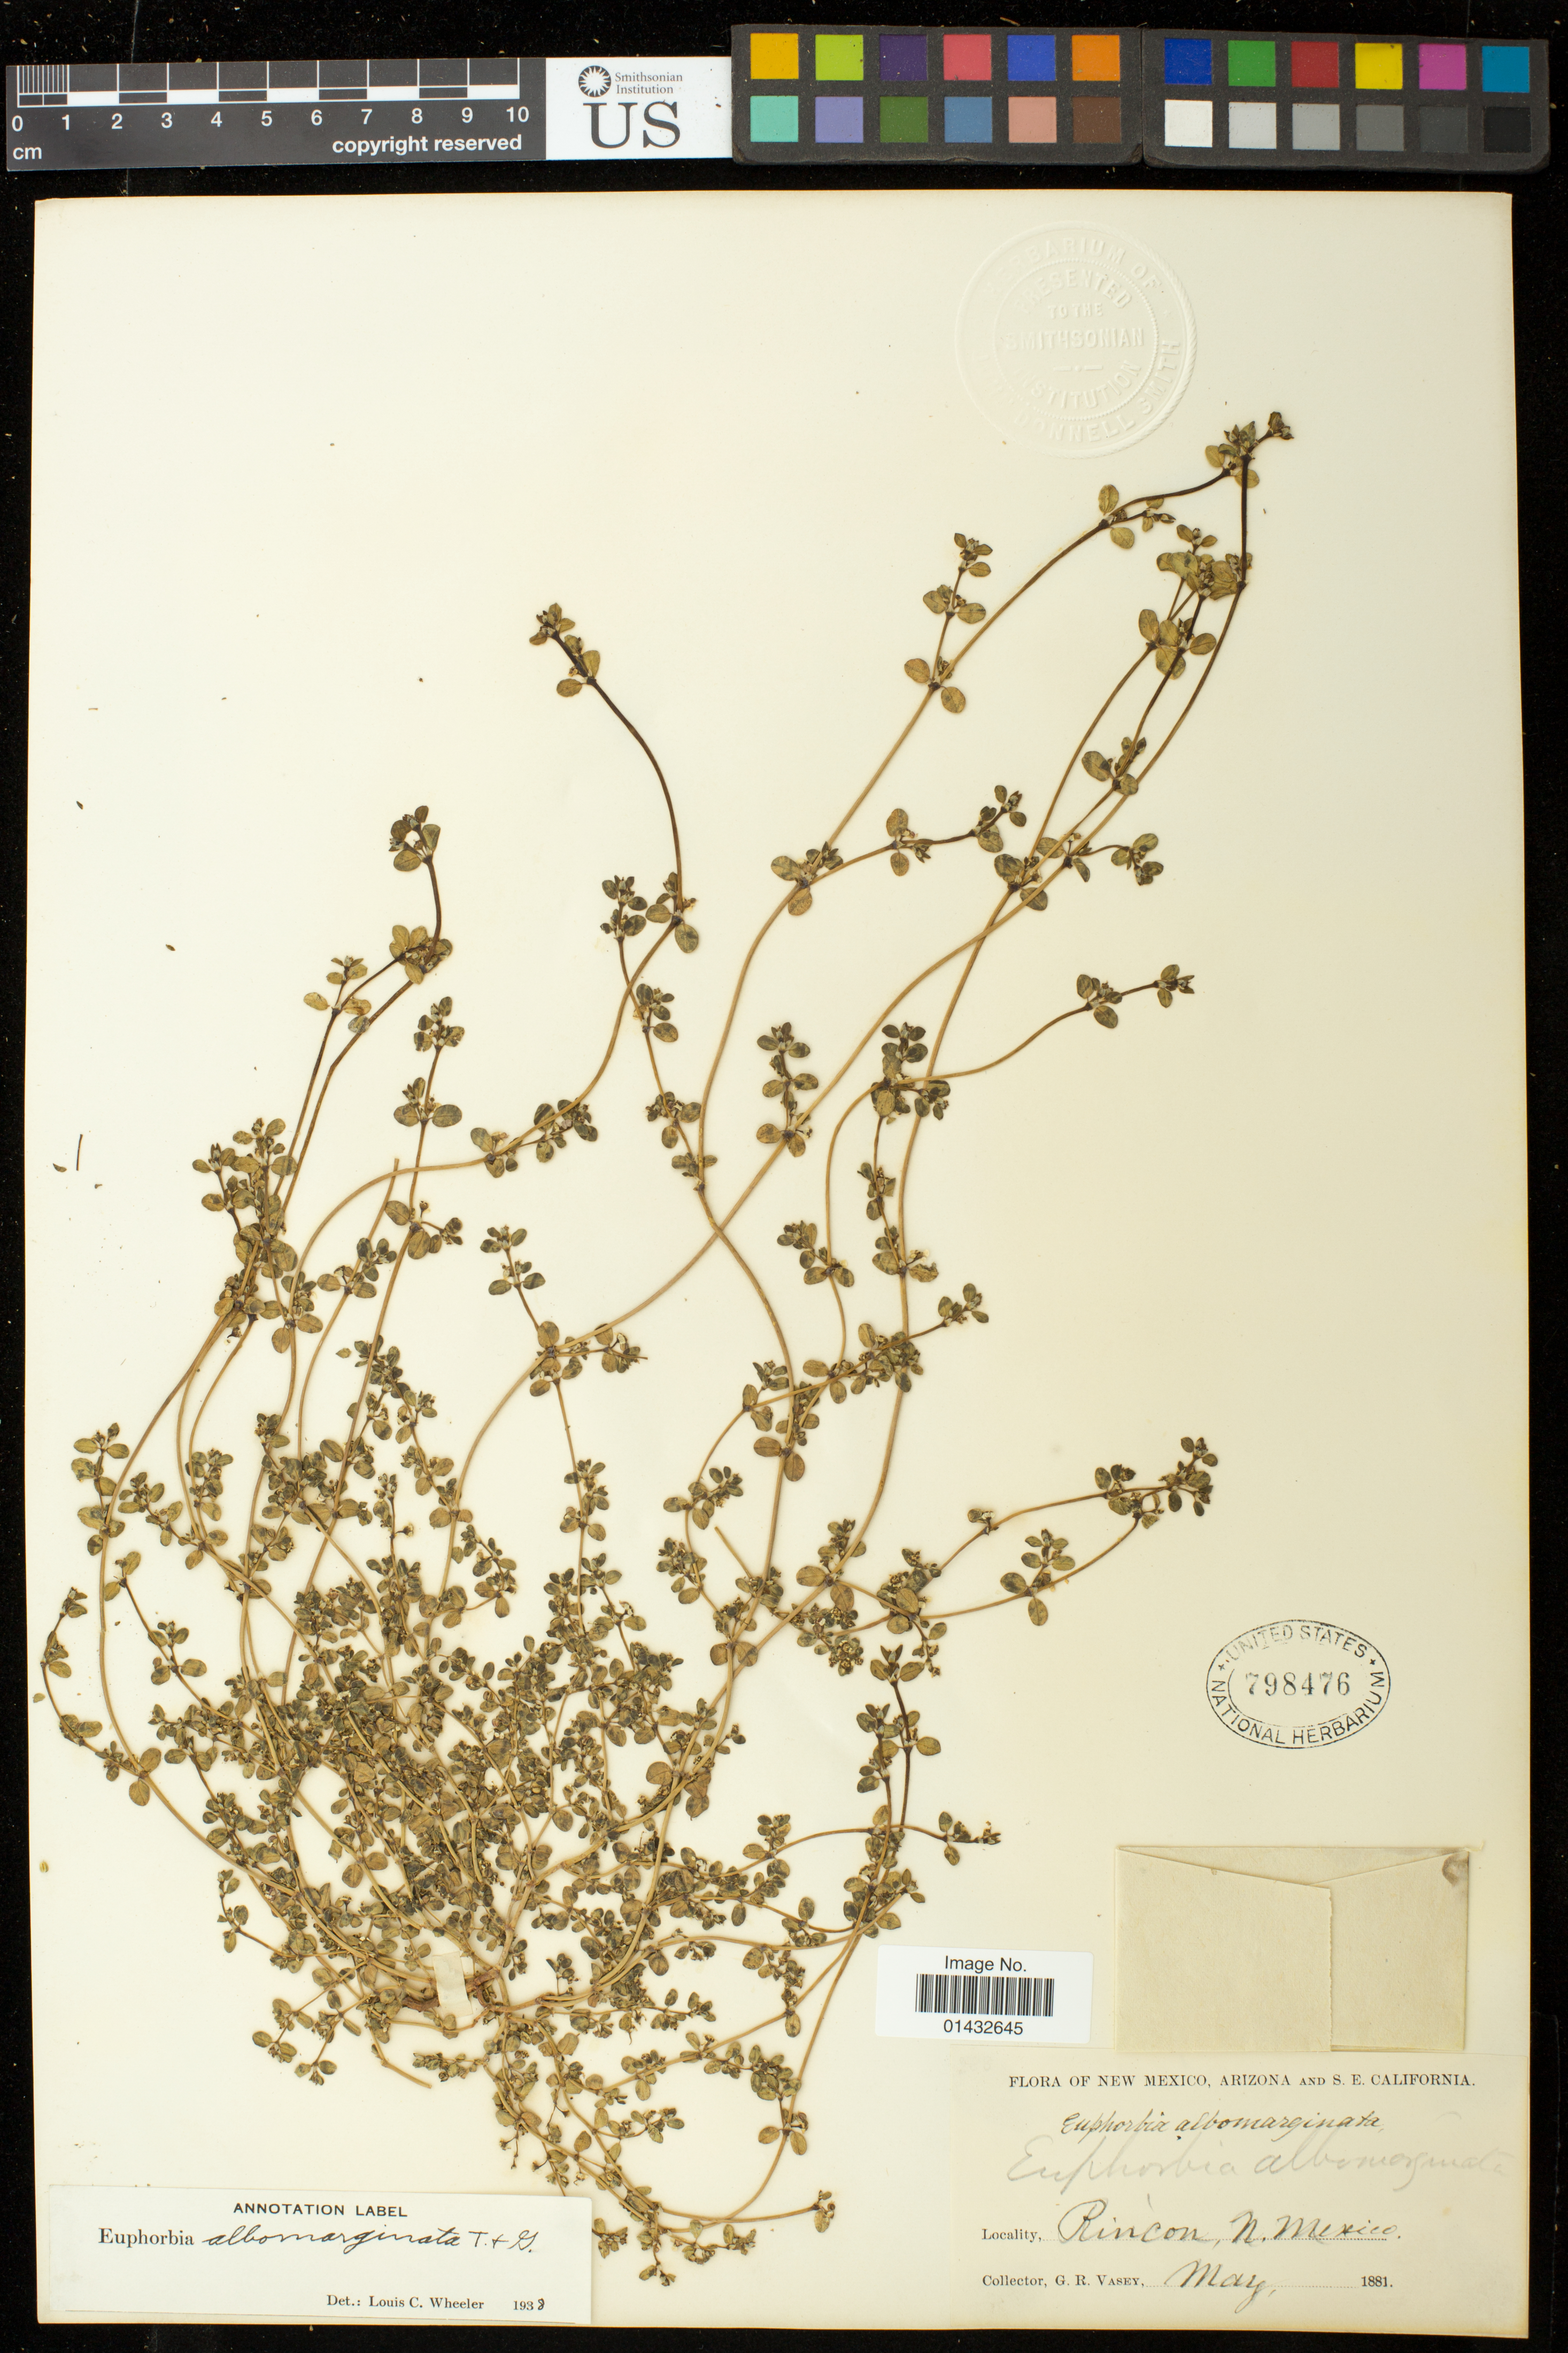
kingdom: Plantae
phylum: Tracheophyta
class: Magnoliopsida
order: Malpighiales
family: Euphorbiaceae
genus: Euphorbia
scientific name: Euphorbia albomarginata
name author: Torr. & A. Gray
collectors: G. R. Vasey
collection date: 1881-05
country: United States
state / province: New Mexico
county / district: Doña Ana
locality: Rincon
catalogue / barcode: US 798476